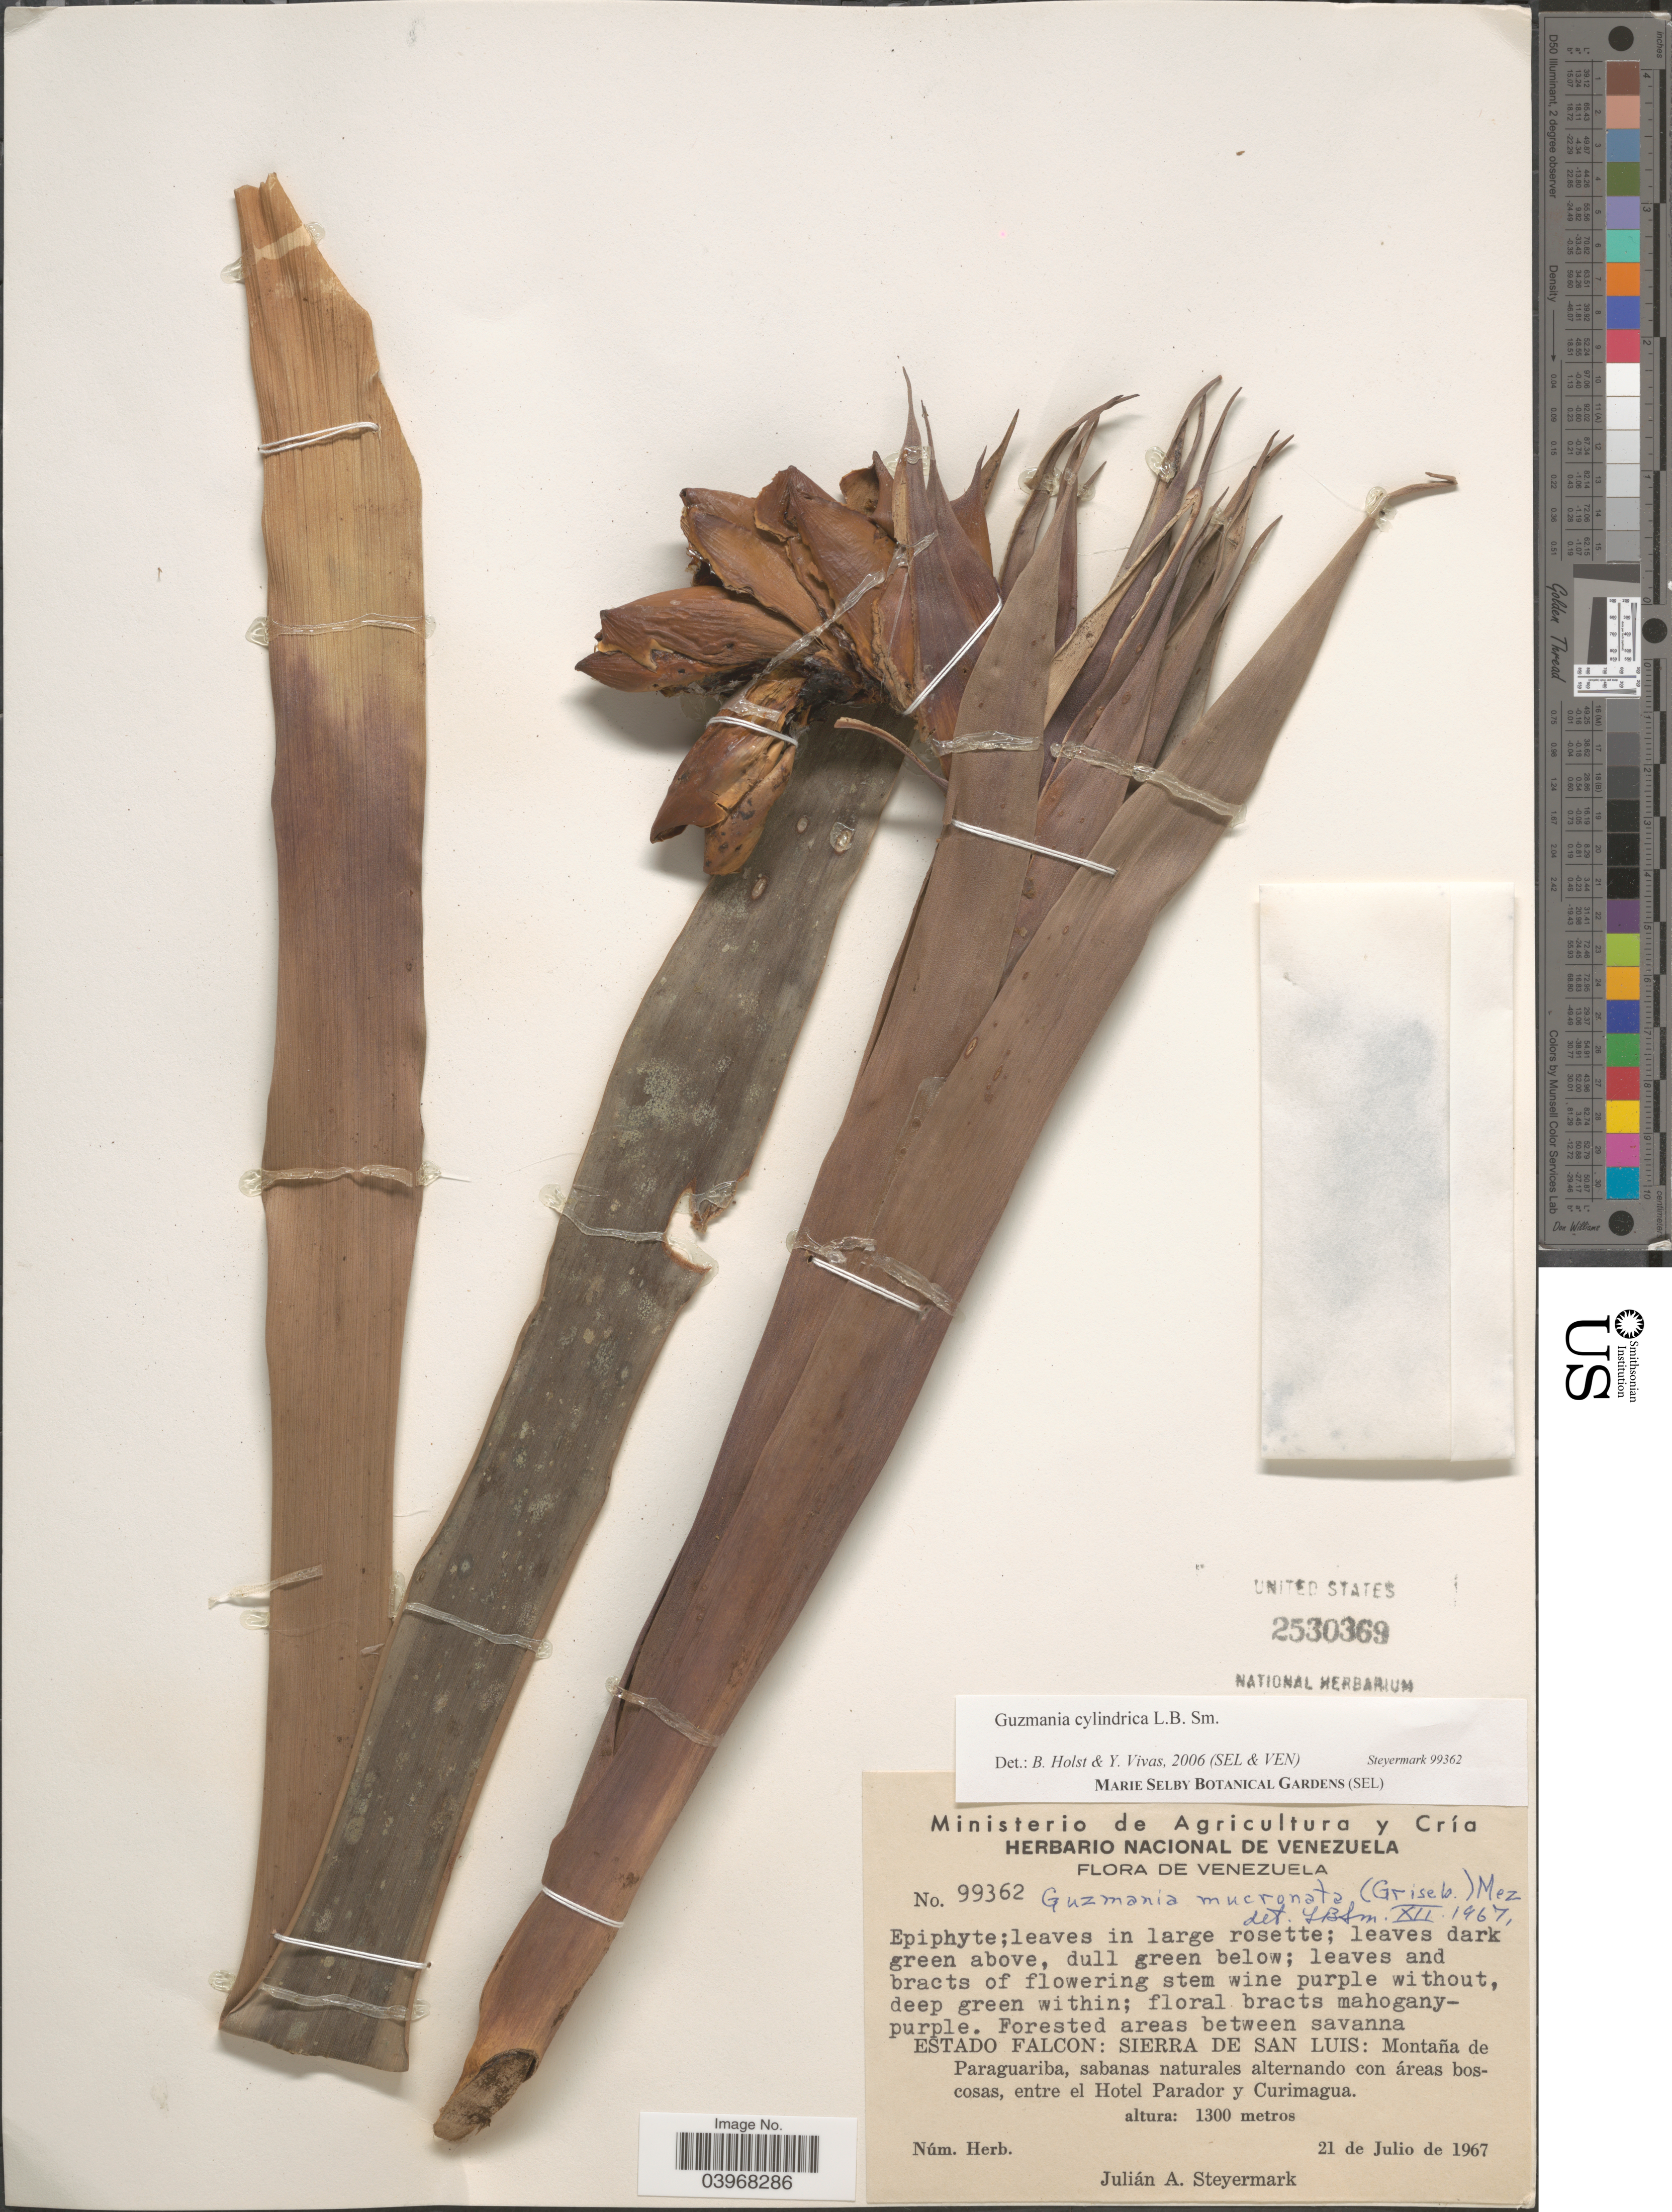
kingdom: Plantae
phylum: Tracheophyta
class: Liliopsida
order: Poales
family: Bromeliaceae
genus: Guzmania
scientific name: Guzmania cylindrica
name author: L.B. Sm.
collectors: J. Steyermark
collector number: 99362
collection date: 1967-07-21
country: Venezuela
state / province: Falcon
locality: Sierra de San Luis: Montaña de Paraguariba, sabanas naturales alternando con áreas boscosas, entre El Hotel Parador y Curimagua.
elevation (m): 1300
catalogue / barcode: US 2530369